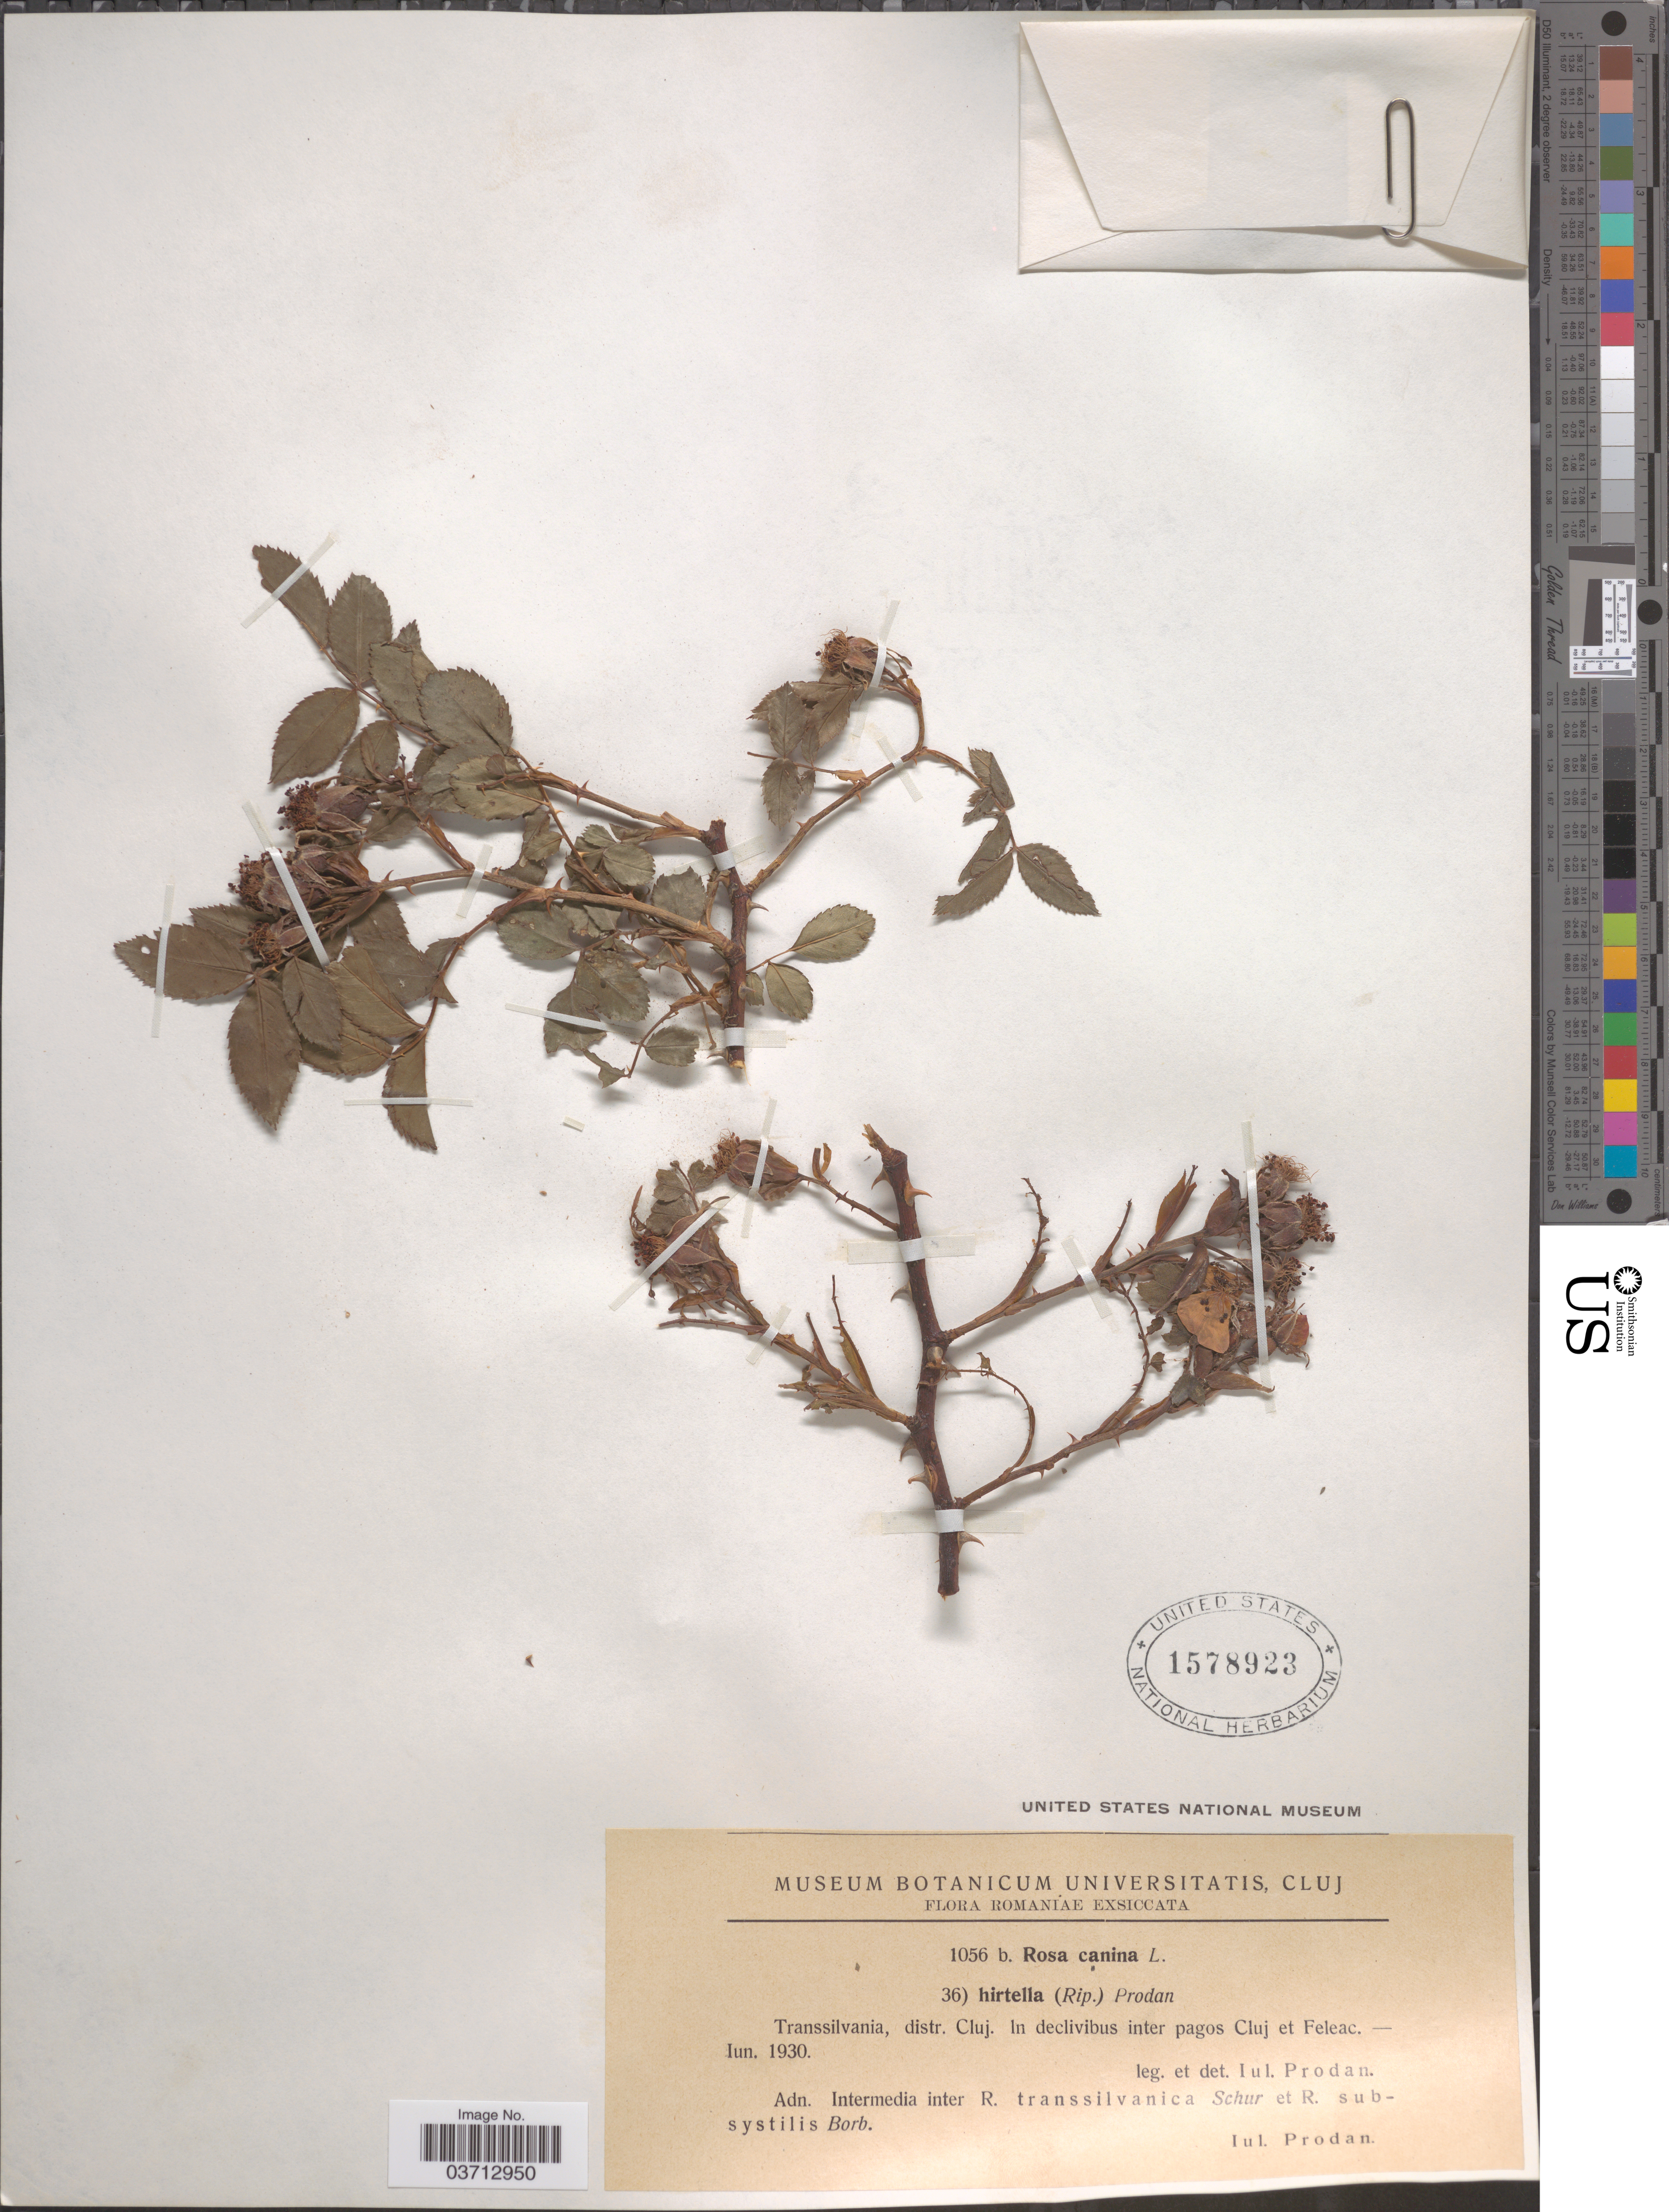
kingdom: Plantae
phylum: Tracheophyta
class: Magnoliopsida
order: Rosales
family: Rosaceae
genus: Rosa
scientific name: Rosa canina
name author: L.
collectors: J. Prodan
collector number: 1056b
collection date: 1930-06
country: Romania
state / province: Cluj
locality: Romaniae. Transsilvania, distr. Cluj. In declivibus inter pagos Cluj et Feleac.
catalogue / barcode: US 1578923